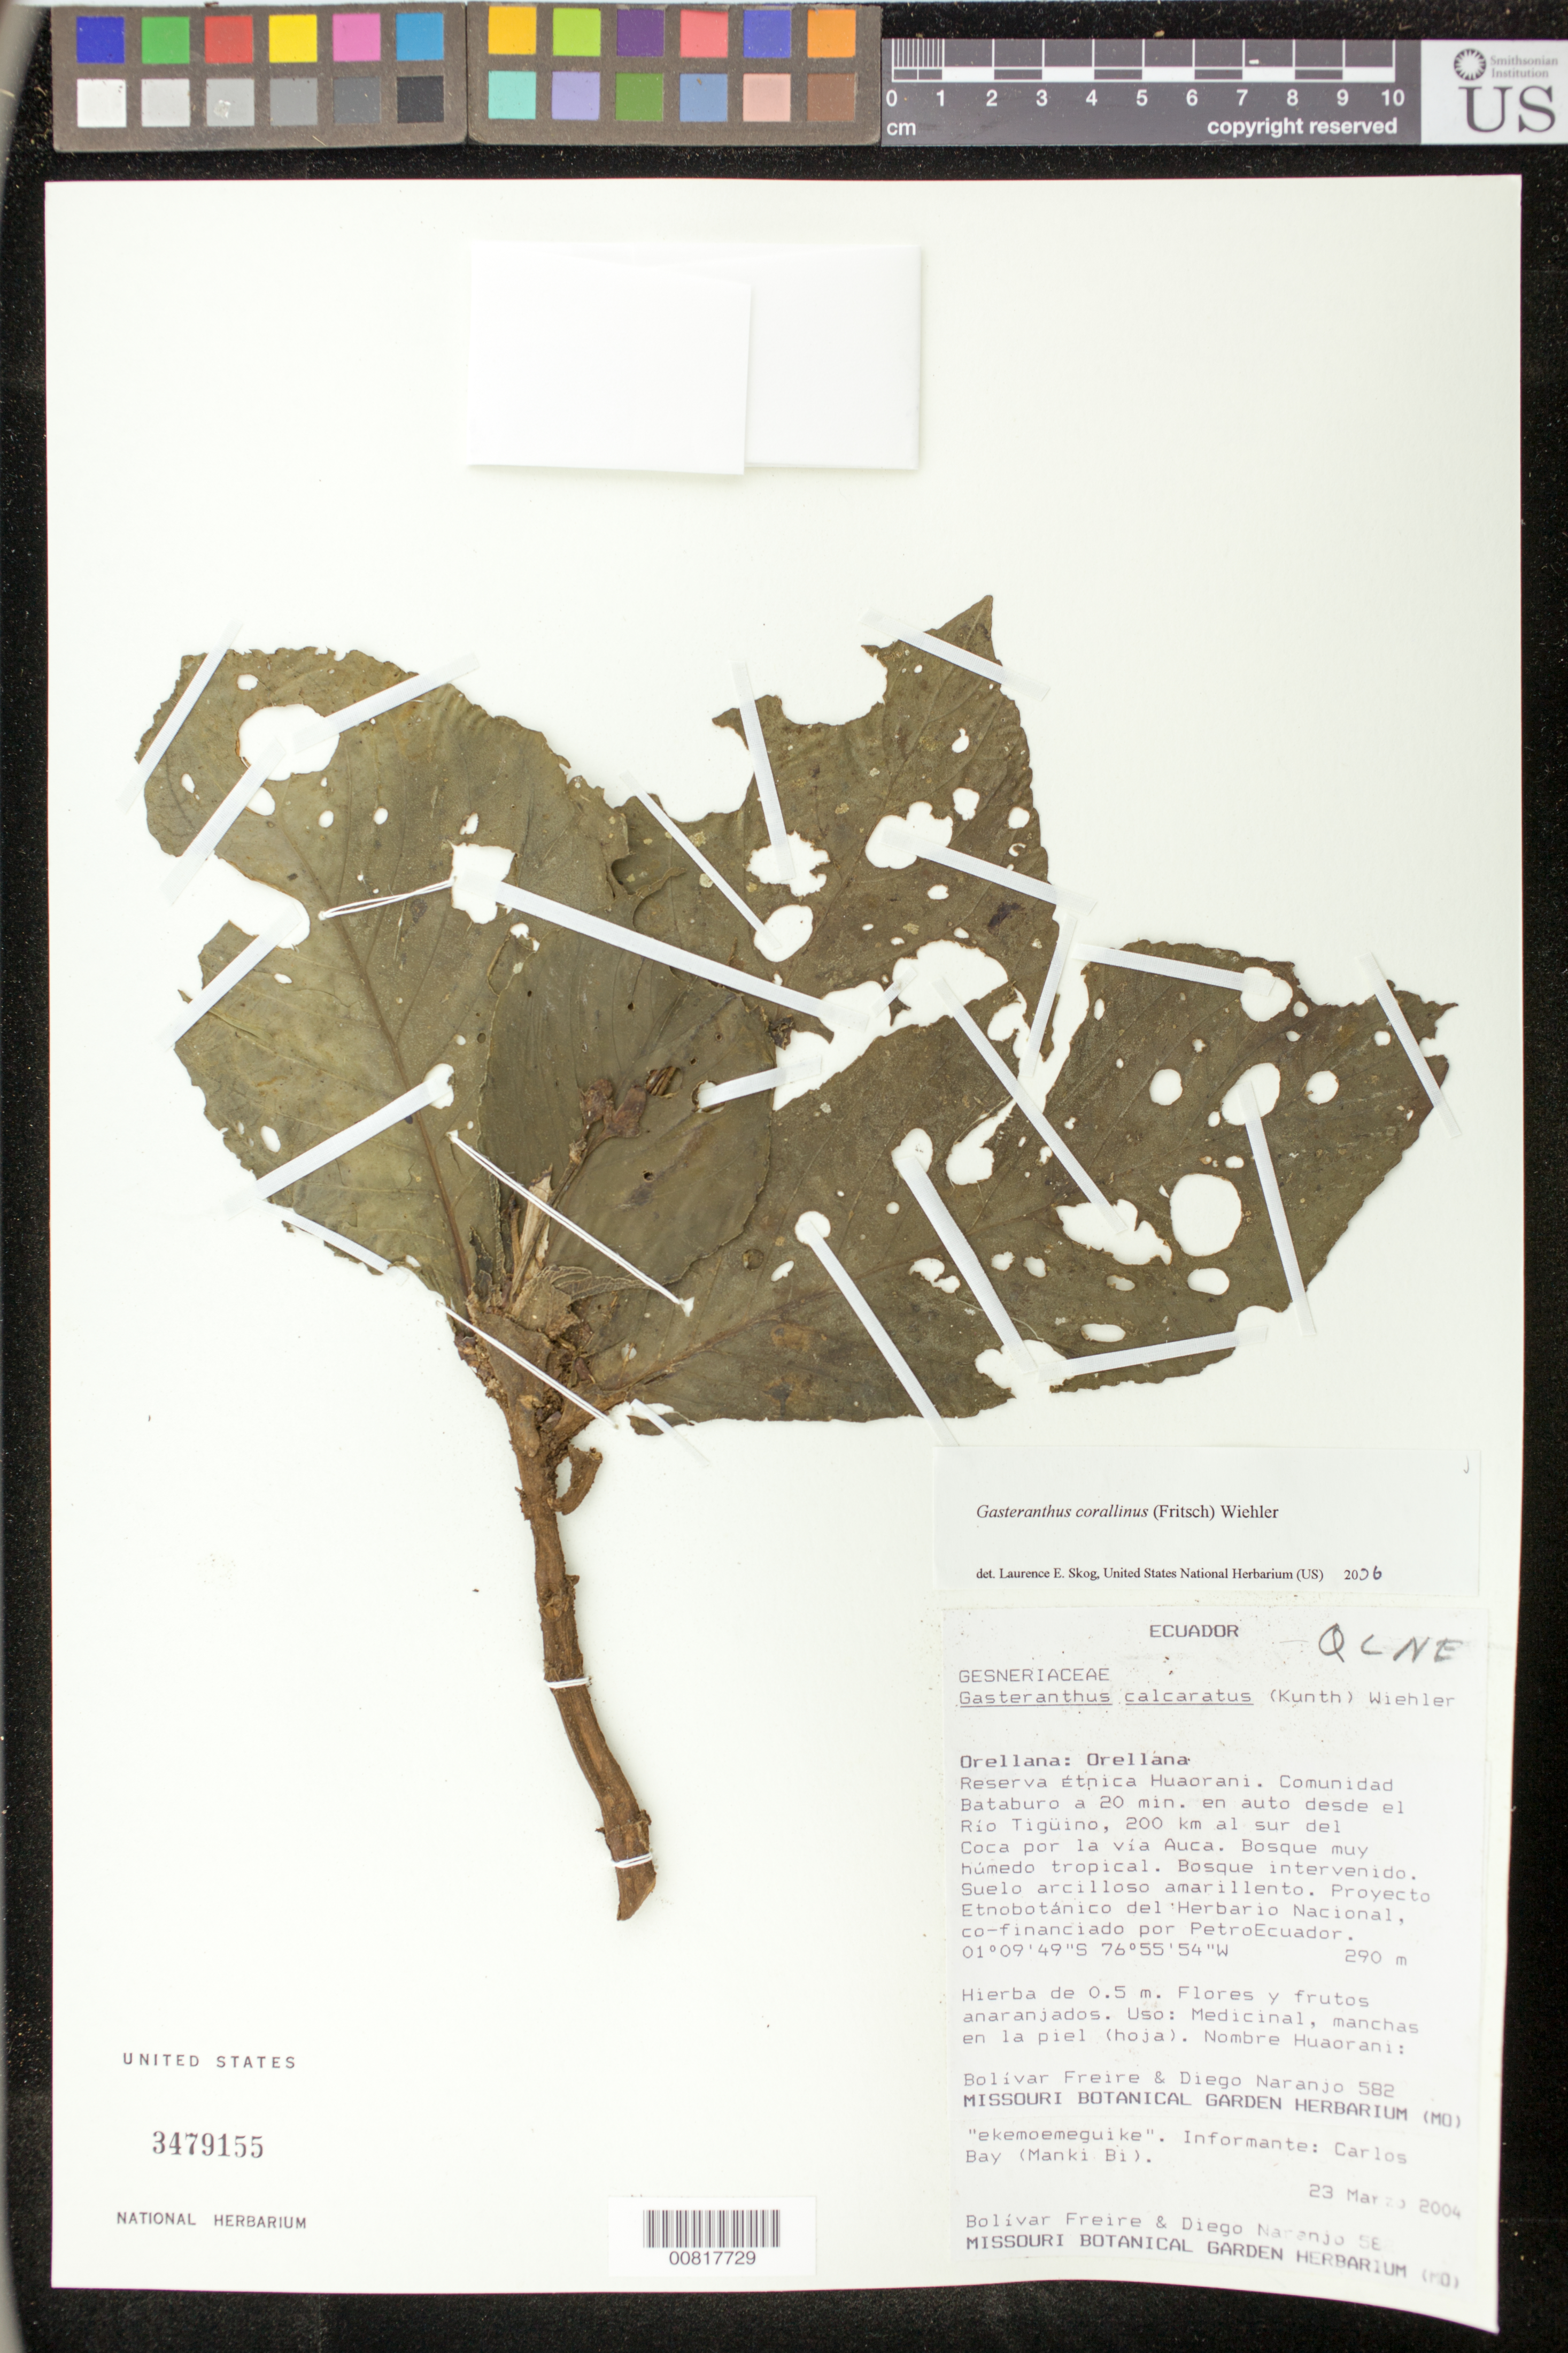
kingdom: Plantae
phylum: Tracheophyta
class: Magnoliopsida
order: Lamiales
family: Gesneriaceae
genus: Gasteranthus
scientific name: Gasteranthus corallinus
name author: (Fritsch) Wiehler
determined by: Skog, Laurence E.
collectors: B. Freire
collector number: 582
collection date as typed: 23 Mar 2004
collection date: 2004-03-23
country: Ecuador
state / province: Orellana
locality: Orellana: Orellana. Reserva Etnica Huaorani. Comunidad Bataburo a 20 min. en auto desde el Rio Tuguino, 200 km al sur del Coca por la via Auca.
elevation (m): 290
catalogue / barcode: US 3479155